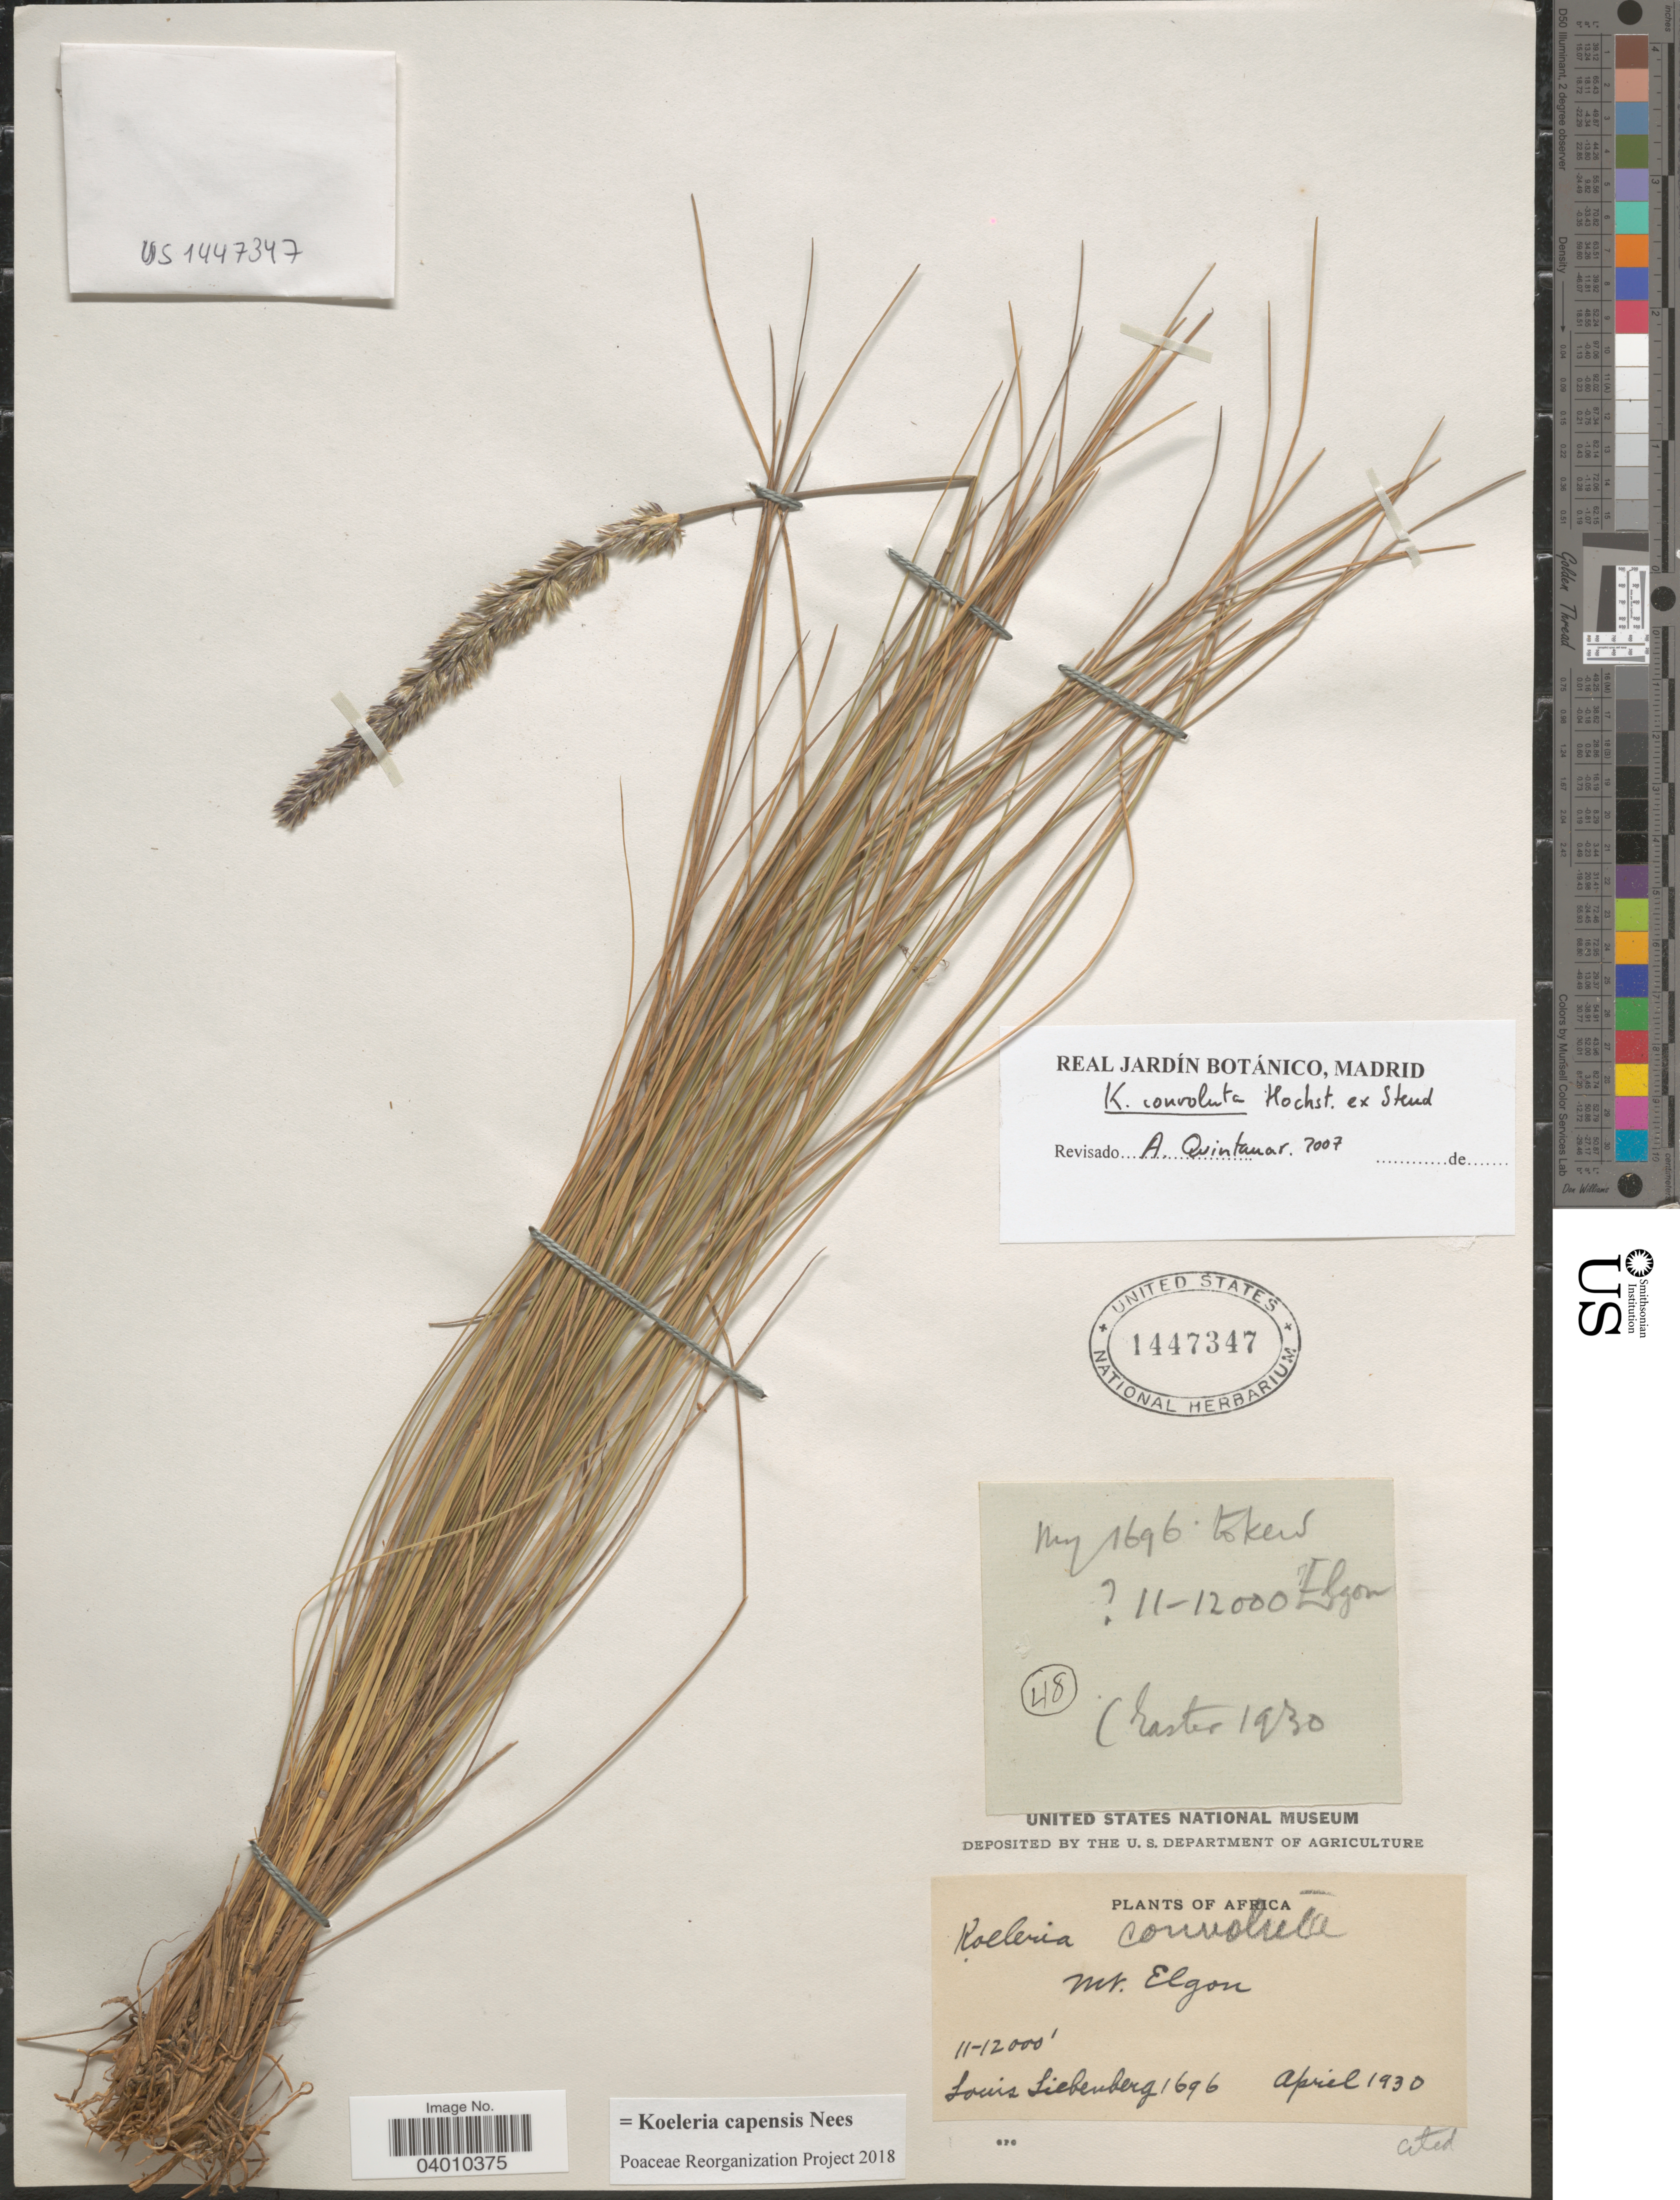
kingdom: Plantae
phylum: Tracheophyta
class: Liliopsida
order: Poales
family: Poaceae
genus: Koeleria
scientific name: Koeleria capensis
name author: (Steud.) Nees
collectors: L. Liebenberg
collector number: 1696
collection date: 1930-04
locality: Africa. Mt. Elgon. Elgon.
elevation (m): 3353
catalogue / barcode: US 1447347